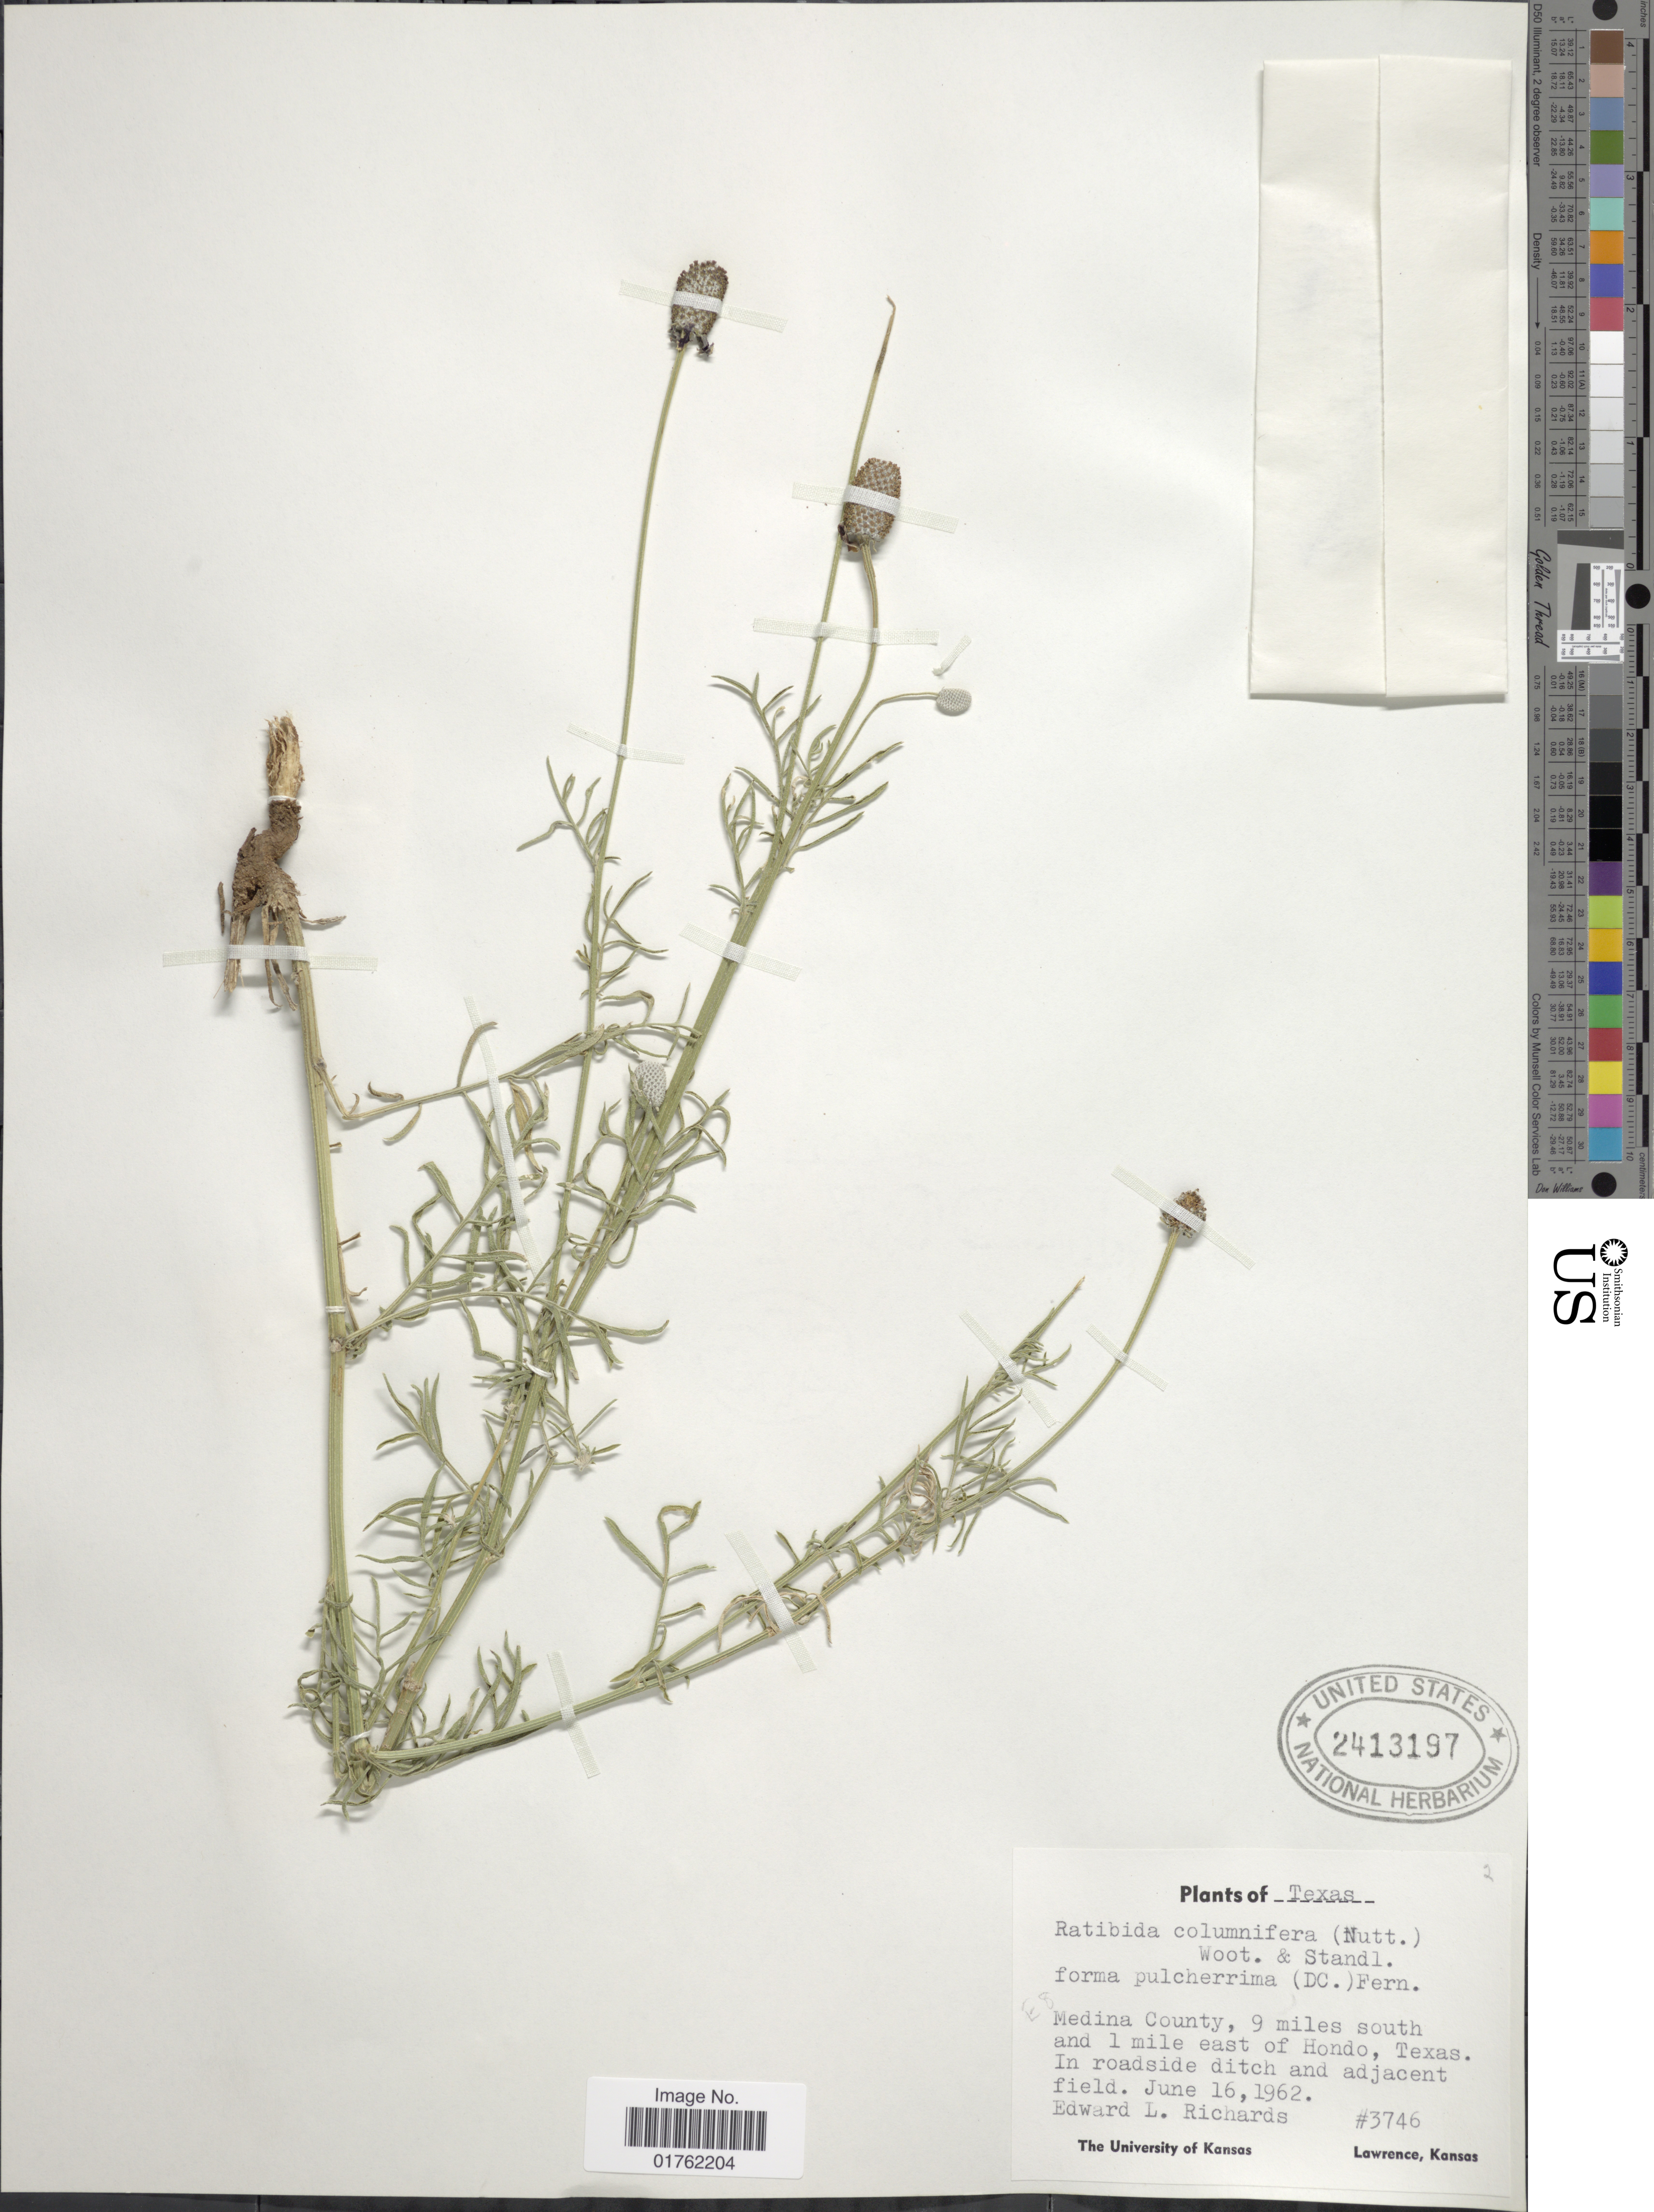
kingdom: Plantae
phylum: Tracheophyta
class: Magnoliopsida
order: Asterales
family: Asteraceae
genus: Ratibida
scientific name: Ratibida columnaris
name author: (Pursh) D. Don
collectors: E. Richards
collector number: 3746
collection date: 1962-06-16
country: United States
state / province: Texas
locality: Medina County, 9 miles south and 1 mile east of Hondo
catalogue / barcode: US 2413197